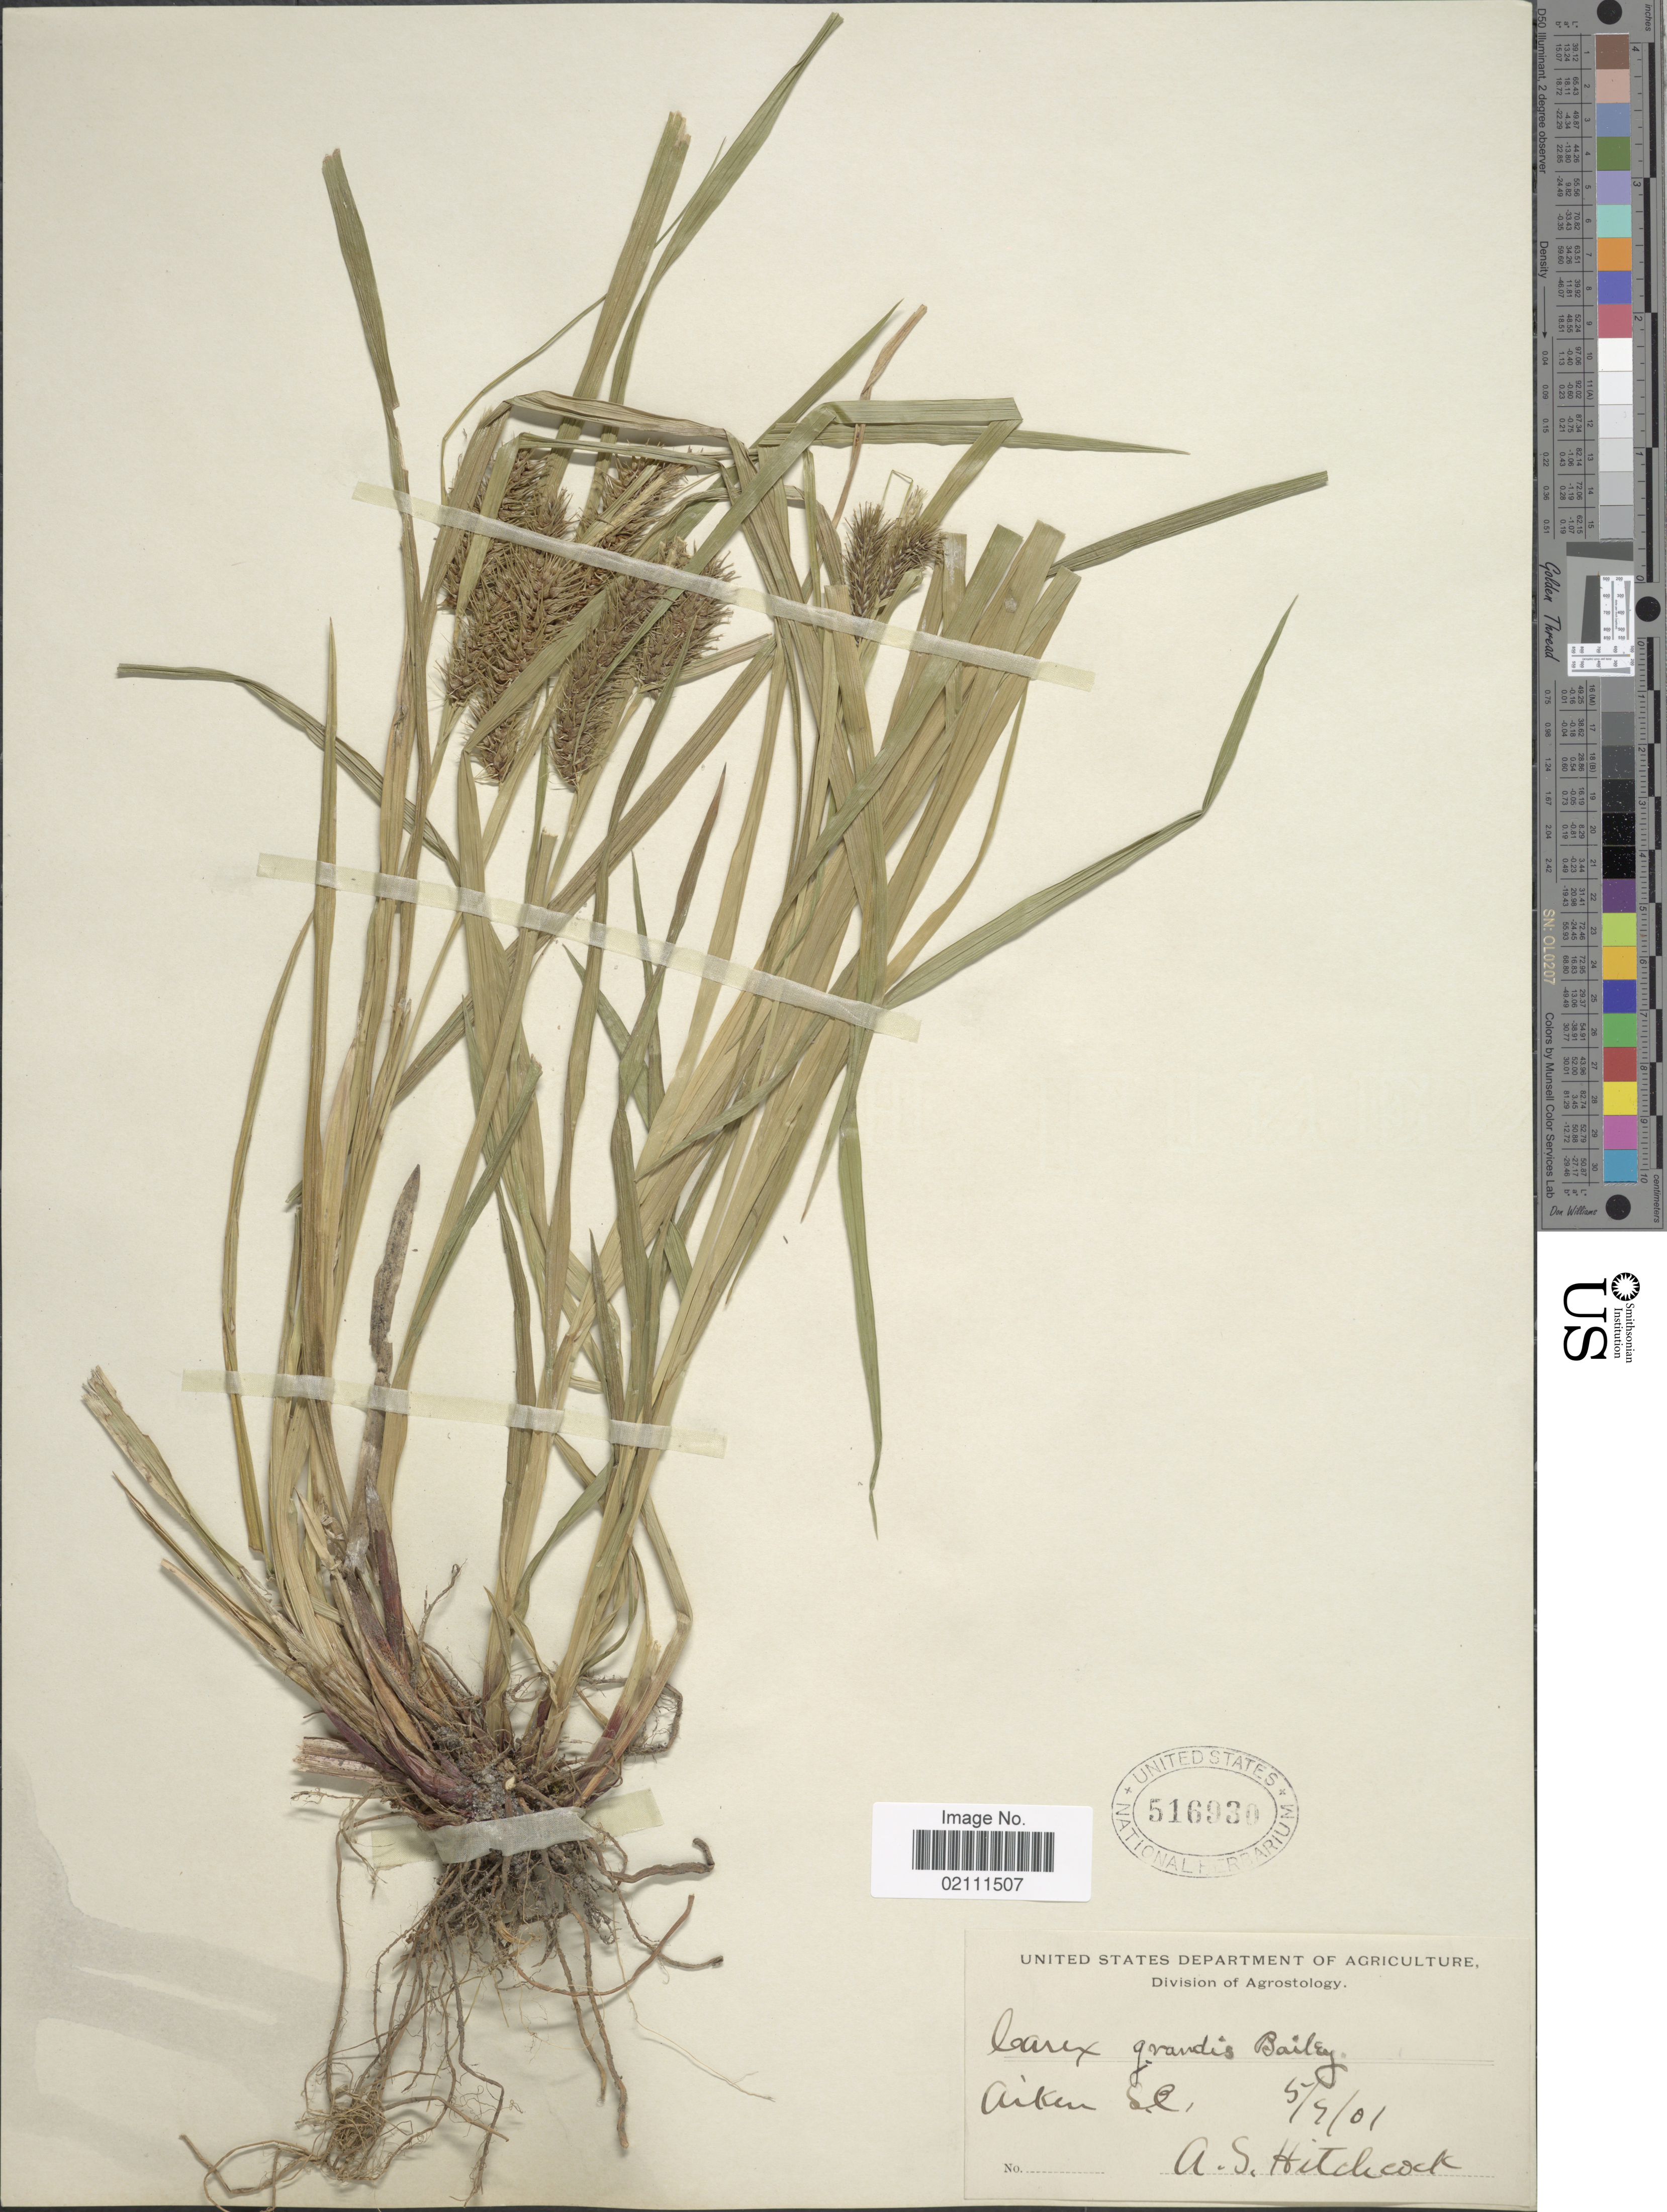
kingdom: Plantae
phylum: Tracheophyta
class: Liliopsida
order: Poales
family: Cyperaceae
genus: Carex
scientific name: Carex gigantea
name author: Rudge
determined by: Strong, Mark T., (BOT), Smithsonian Institution - National Museum of Natural History (UNITED STATES)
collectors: A. S. Hitchcock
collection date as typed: Transcribed d/m/y: 9/5/1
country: United States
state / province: South Carolina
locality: Aiken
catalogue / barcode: US 516930